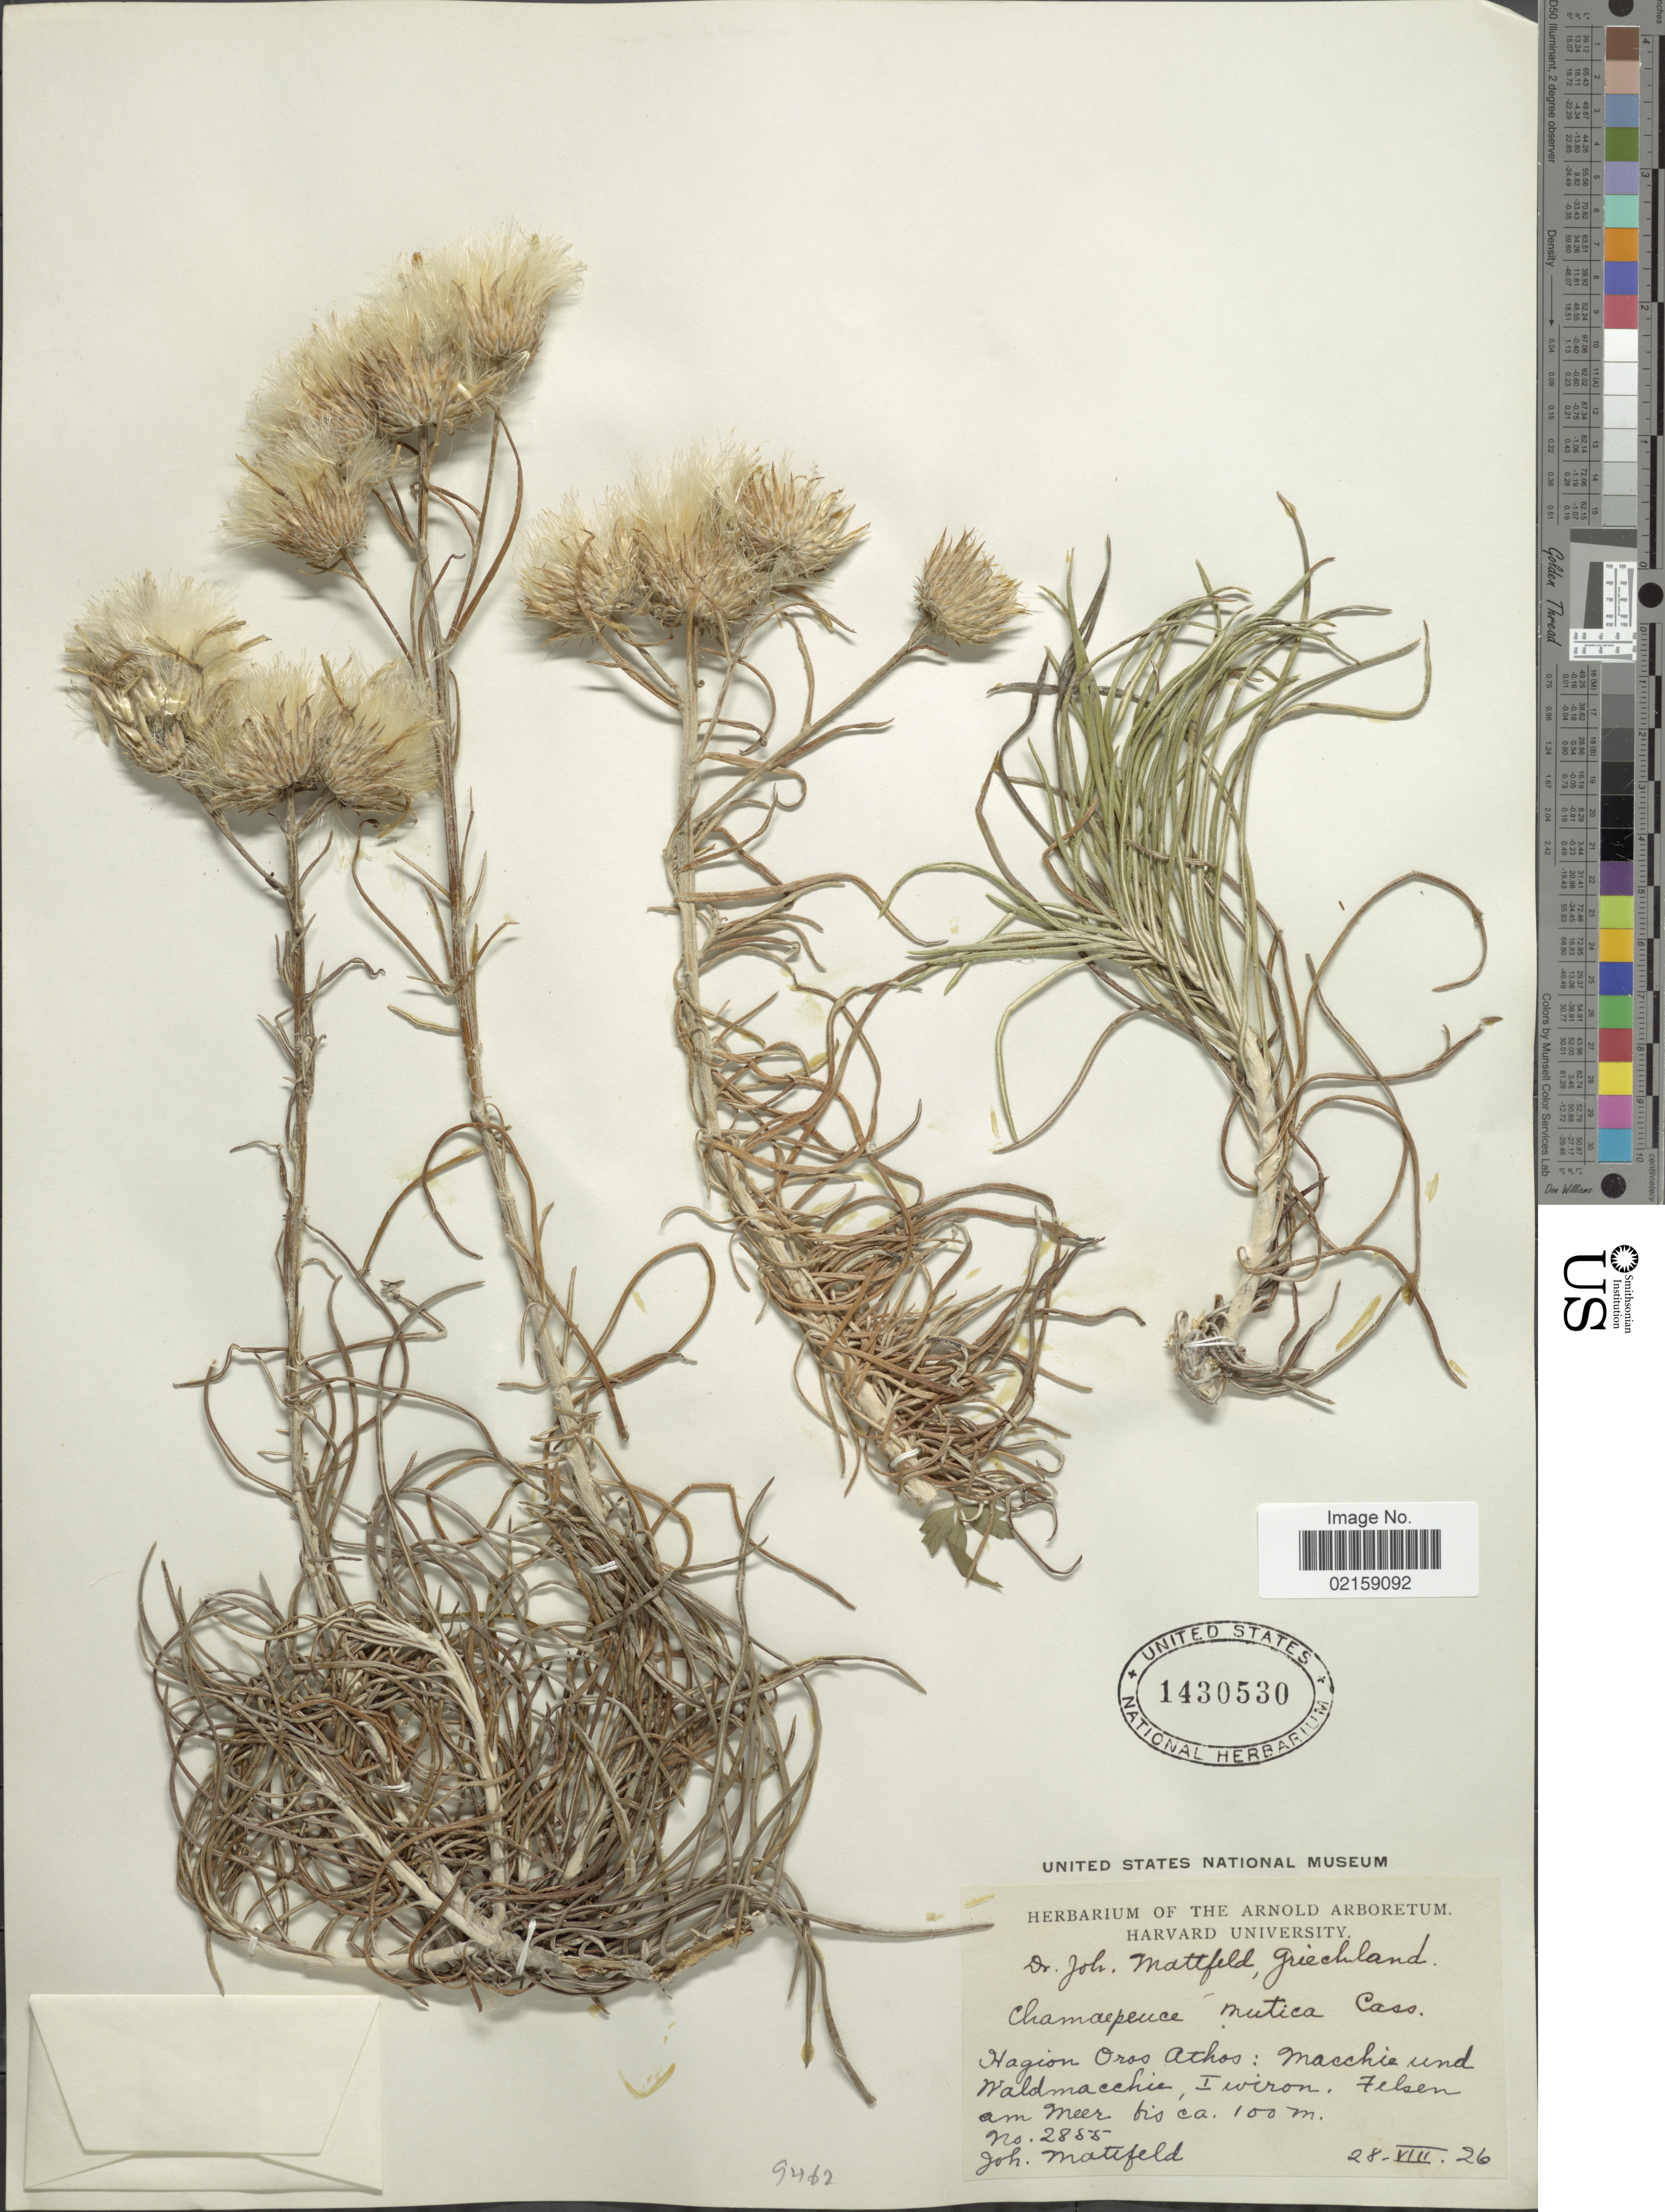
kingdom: Plantae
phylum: Tracheophyta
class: Magnoliopsida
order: Asterales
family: Asteraceae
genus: Ptilostemon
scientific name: Ptilostemon chamaepeuce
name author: (L.) Less.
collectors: J. Mattfeld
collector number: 2855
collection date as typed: Transcribed d/m/y: 28/8/26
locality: Hagion Oros Athos: macchie und Waldmacchie, I wiron, Felsen am meer fis'ca. [interpreted]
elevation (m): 100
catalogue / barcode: US 1430530